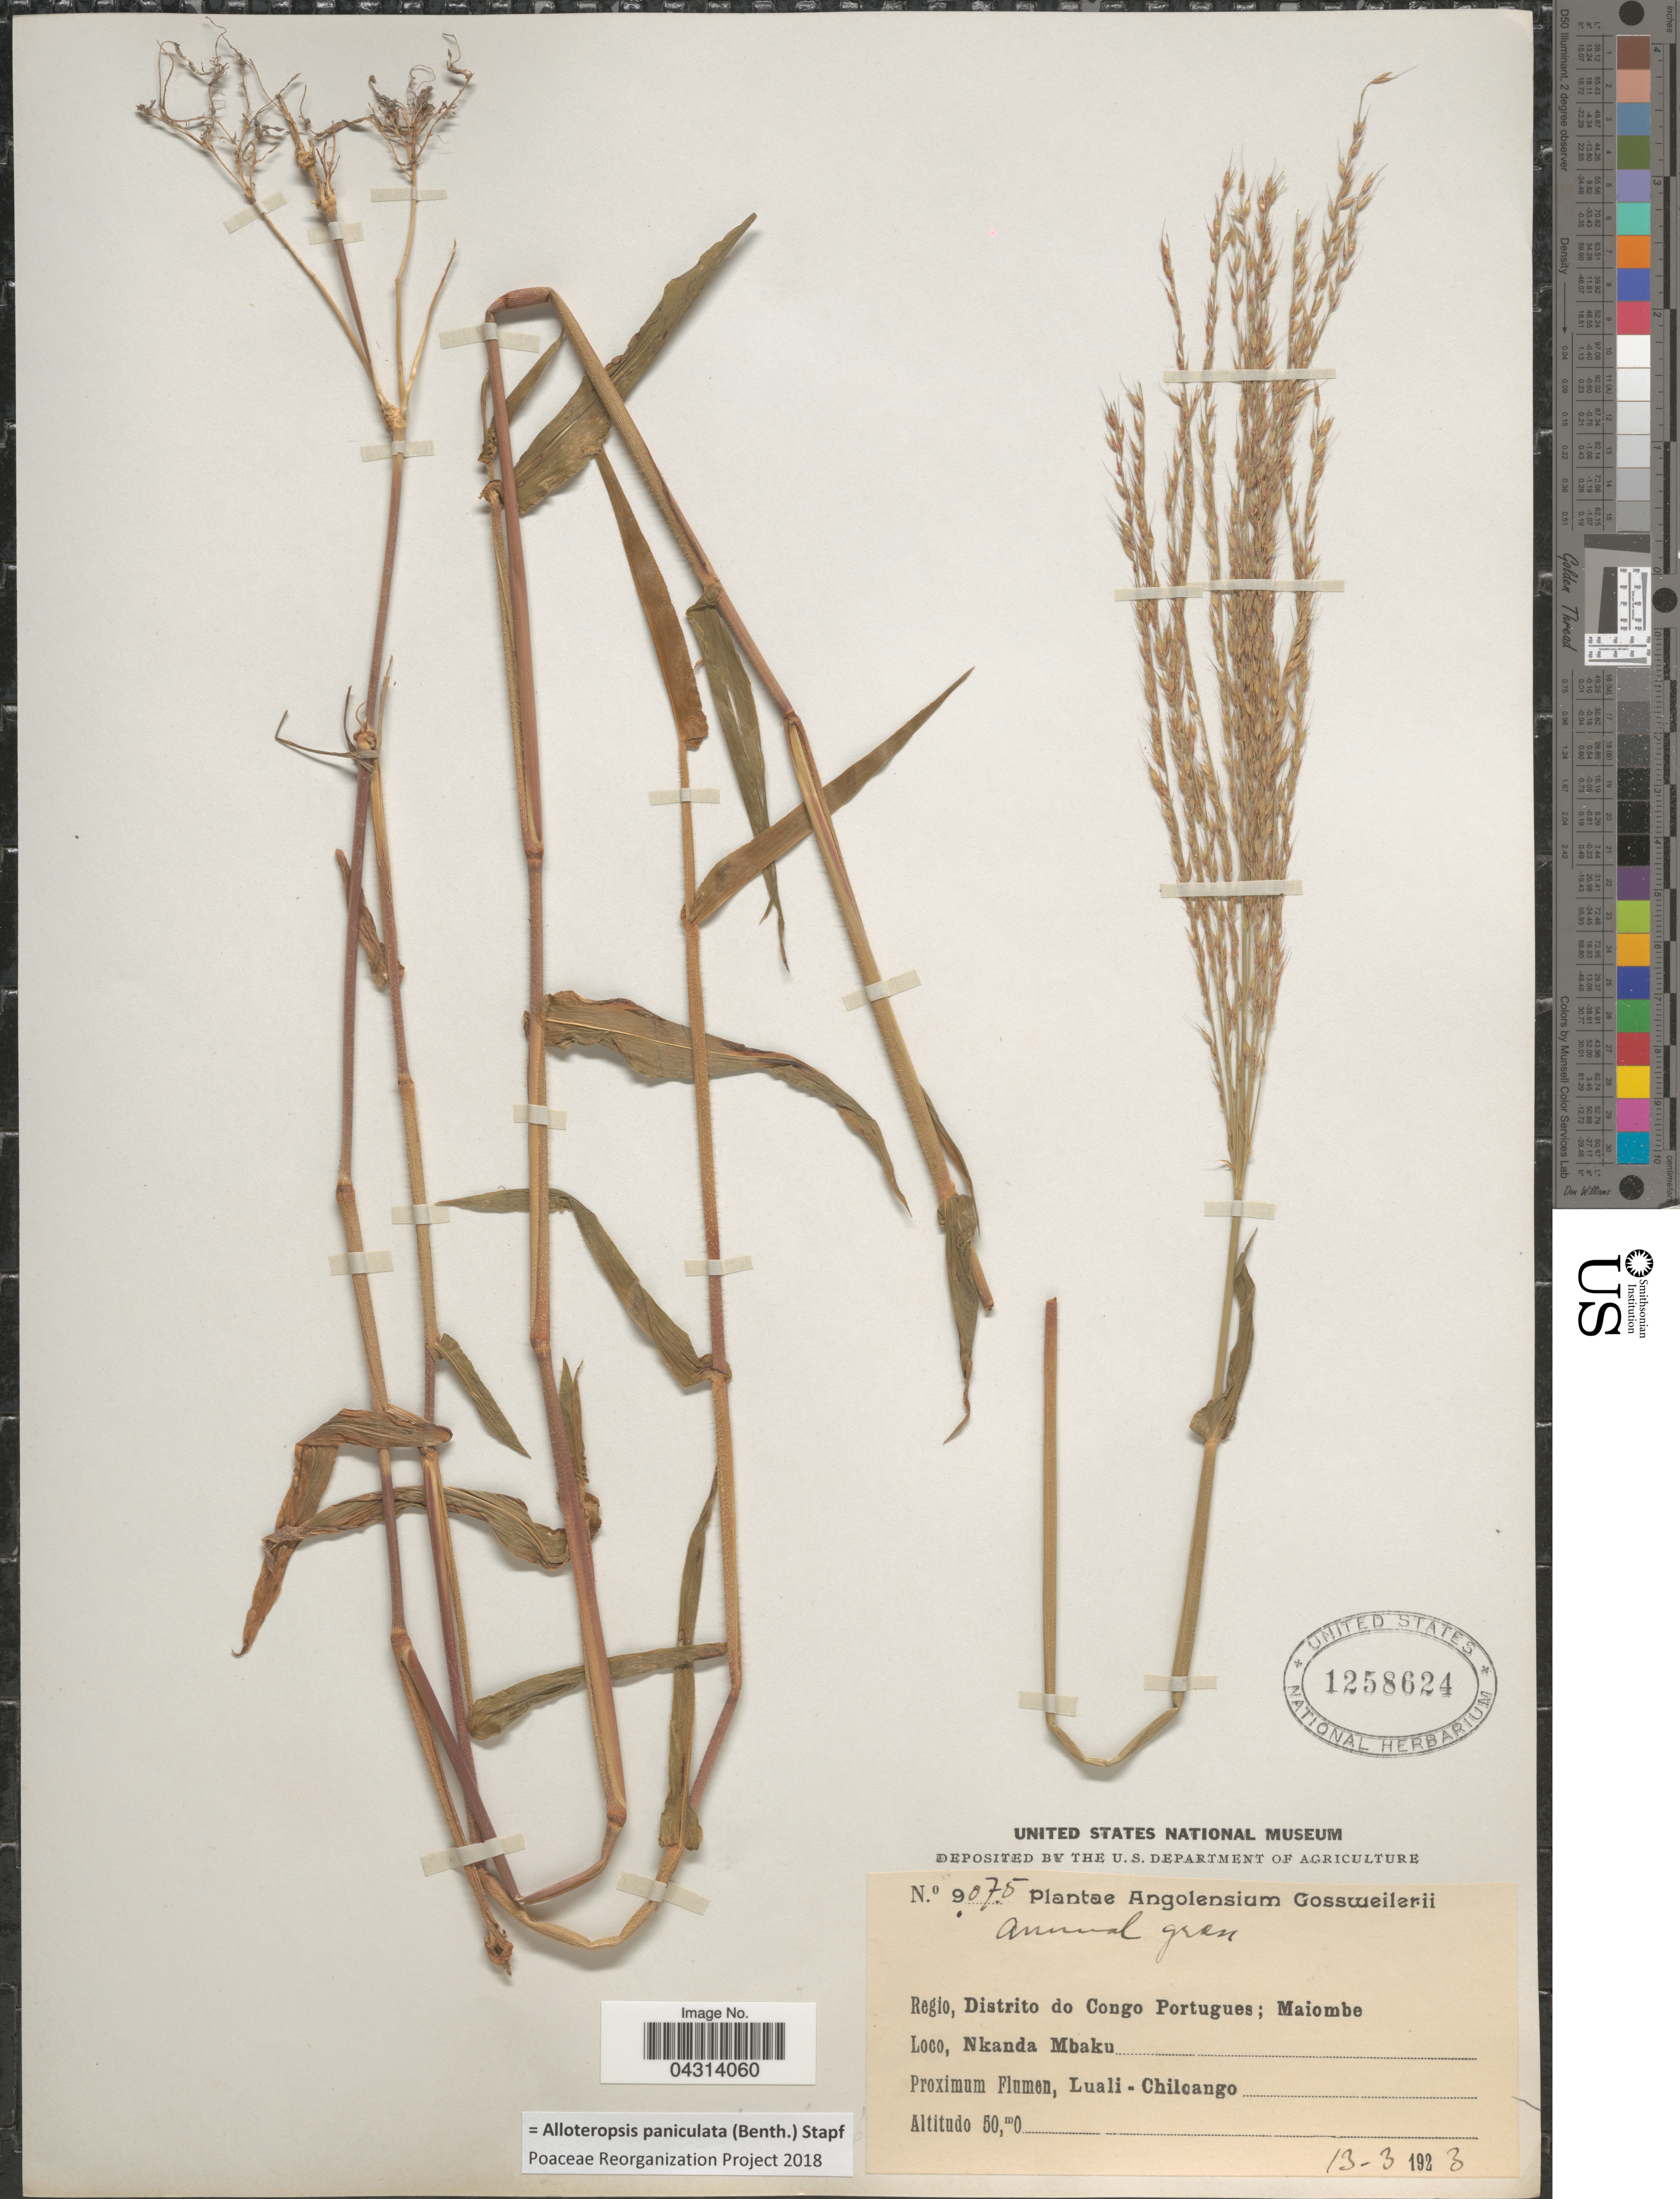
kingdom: Plantae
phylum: Tracheophyta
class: Liliopsida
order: Poales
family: Poaceae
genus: Alloteropsis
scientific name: Alloteropsis paniculata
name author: (Benth.) Stapf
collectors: -. Gossweiler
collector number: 9075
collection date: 1923-03-13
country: Angola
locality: Regio, Distrito do Congo Portugues; Maiombe. Nkanda Mbaku. Proximum Flumen, Luali - Chilcango.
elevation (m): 50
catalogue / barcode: US 1258624